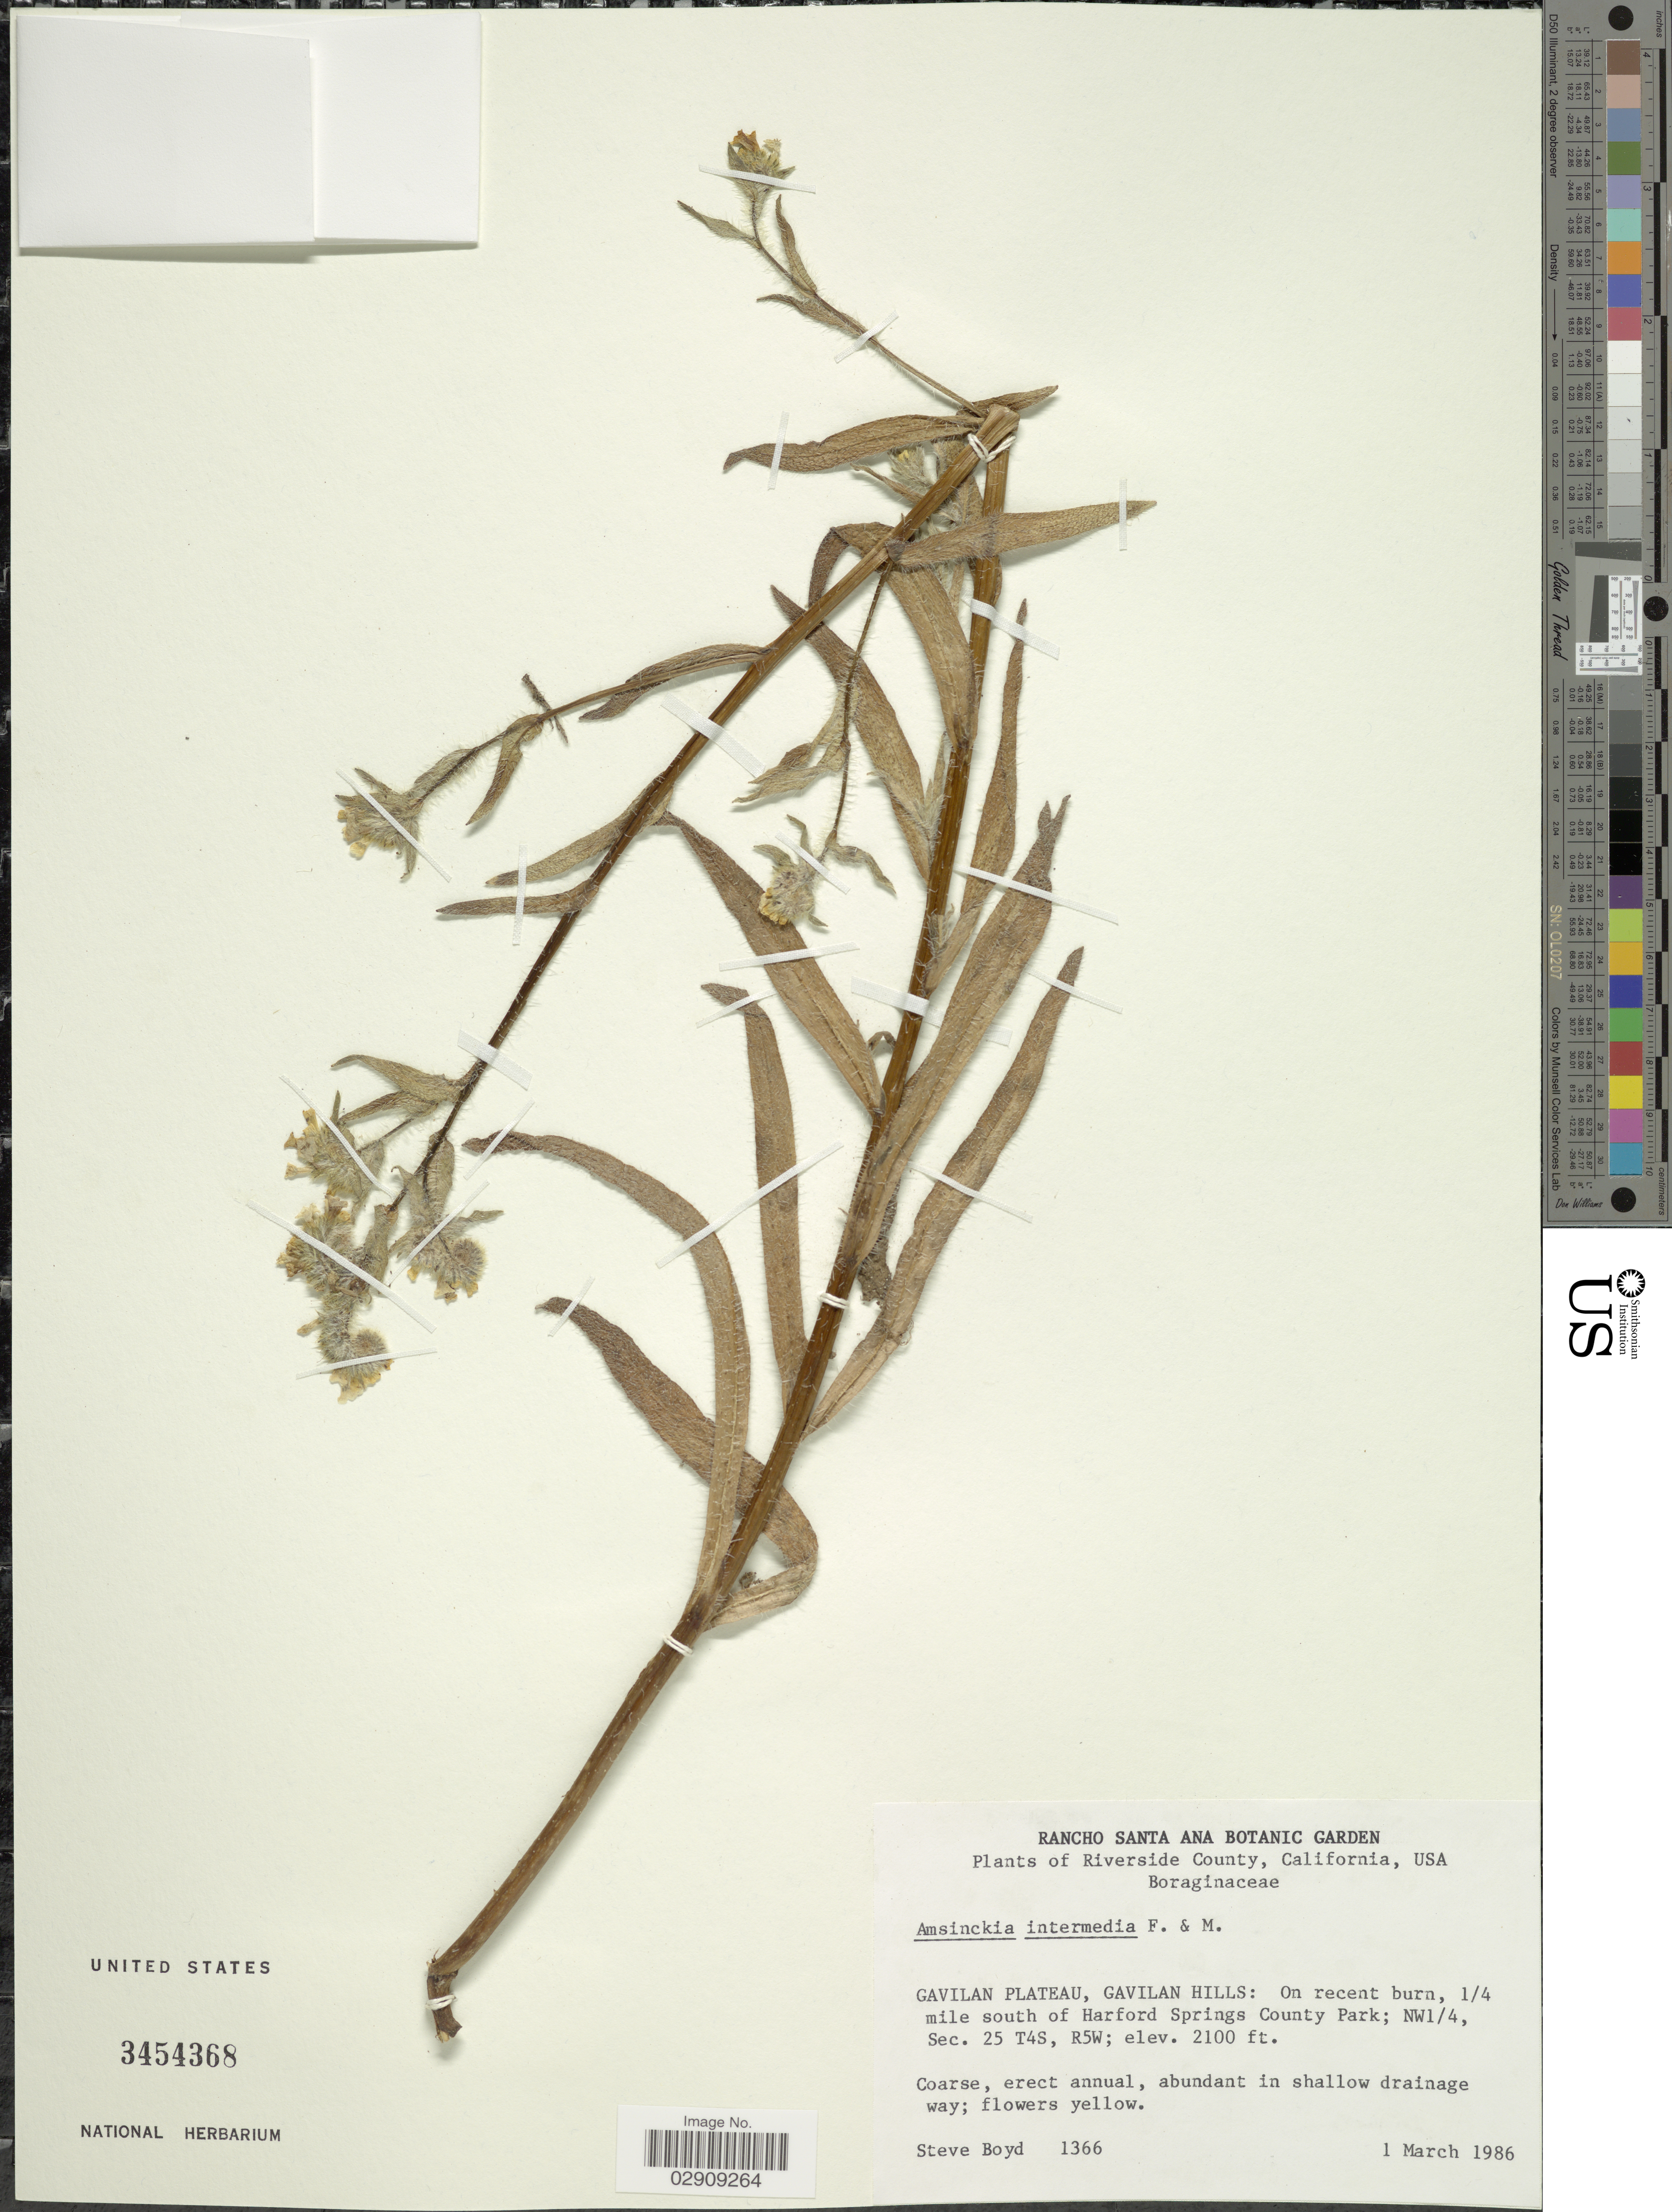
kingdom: Plantae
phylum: Tracheophyta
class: Magnoliopsida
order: Boraginales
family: Boraginaceae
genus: Amsinckia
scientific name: Amsinckia menziesii var. intermedia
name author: (Fisch. & C.A. Mey.) Ganders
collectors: S. Boyd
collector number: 1366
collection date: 1986-03-01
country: United States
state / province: California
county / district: Riverside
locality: Riverside County. Gavilan Plateau, Gavilan Hills: On recent burn, ¼ mile south of Harford Springs County Park, NW¼, Sec. 25 T4S, R5W.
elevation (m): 640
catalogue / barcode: US 3454368